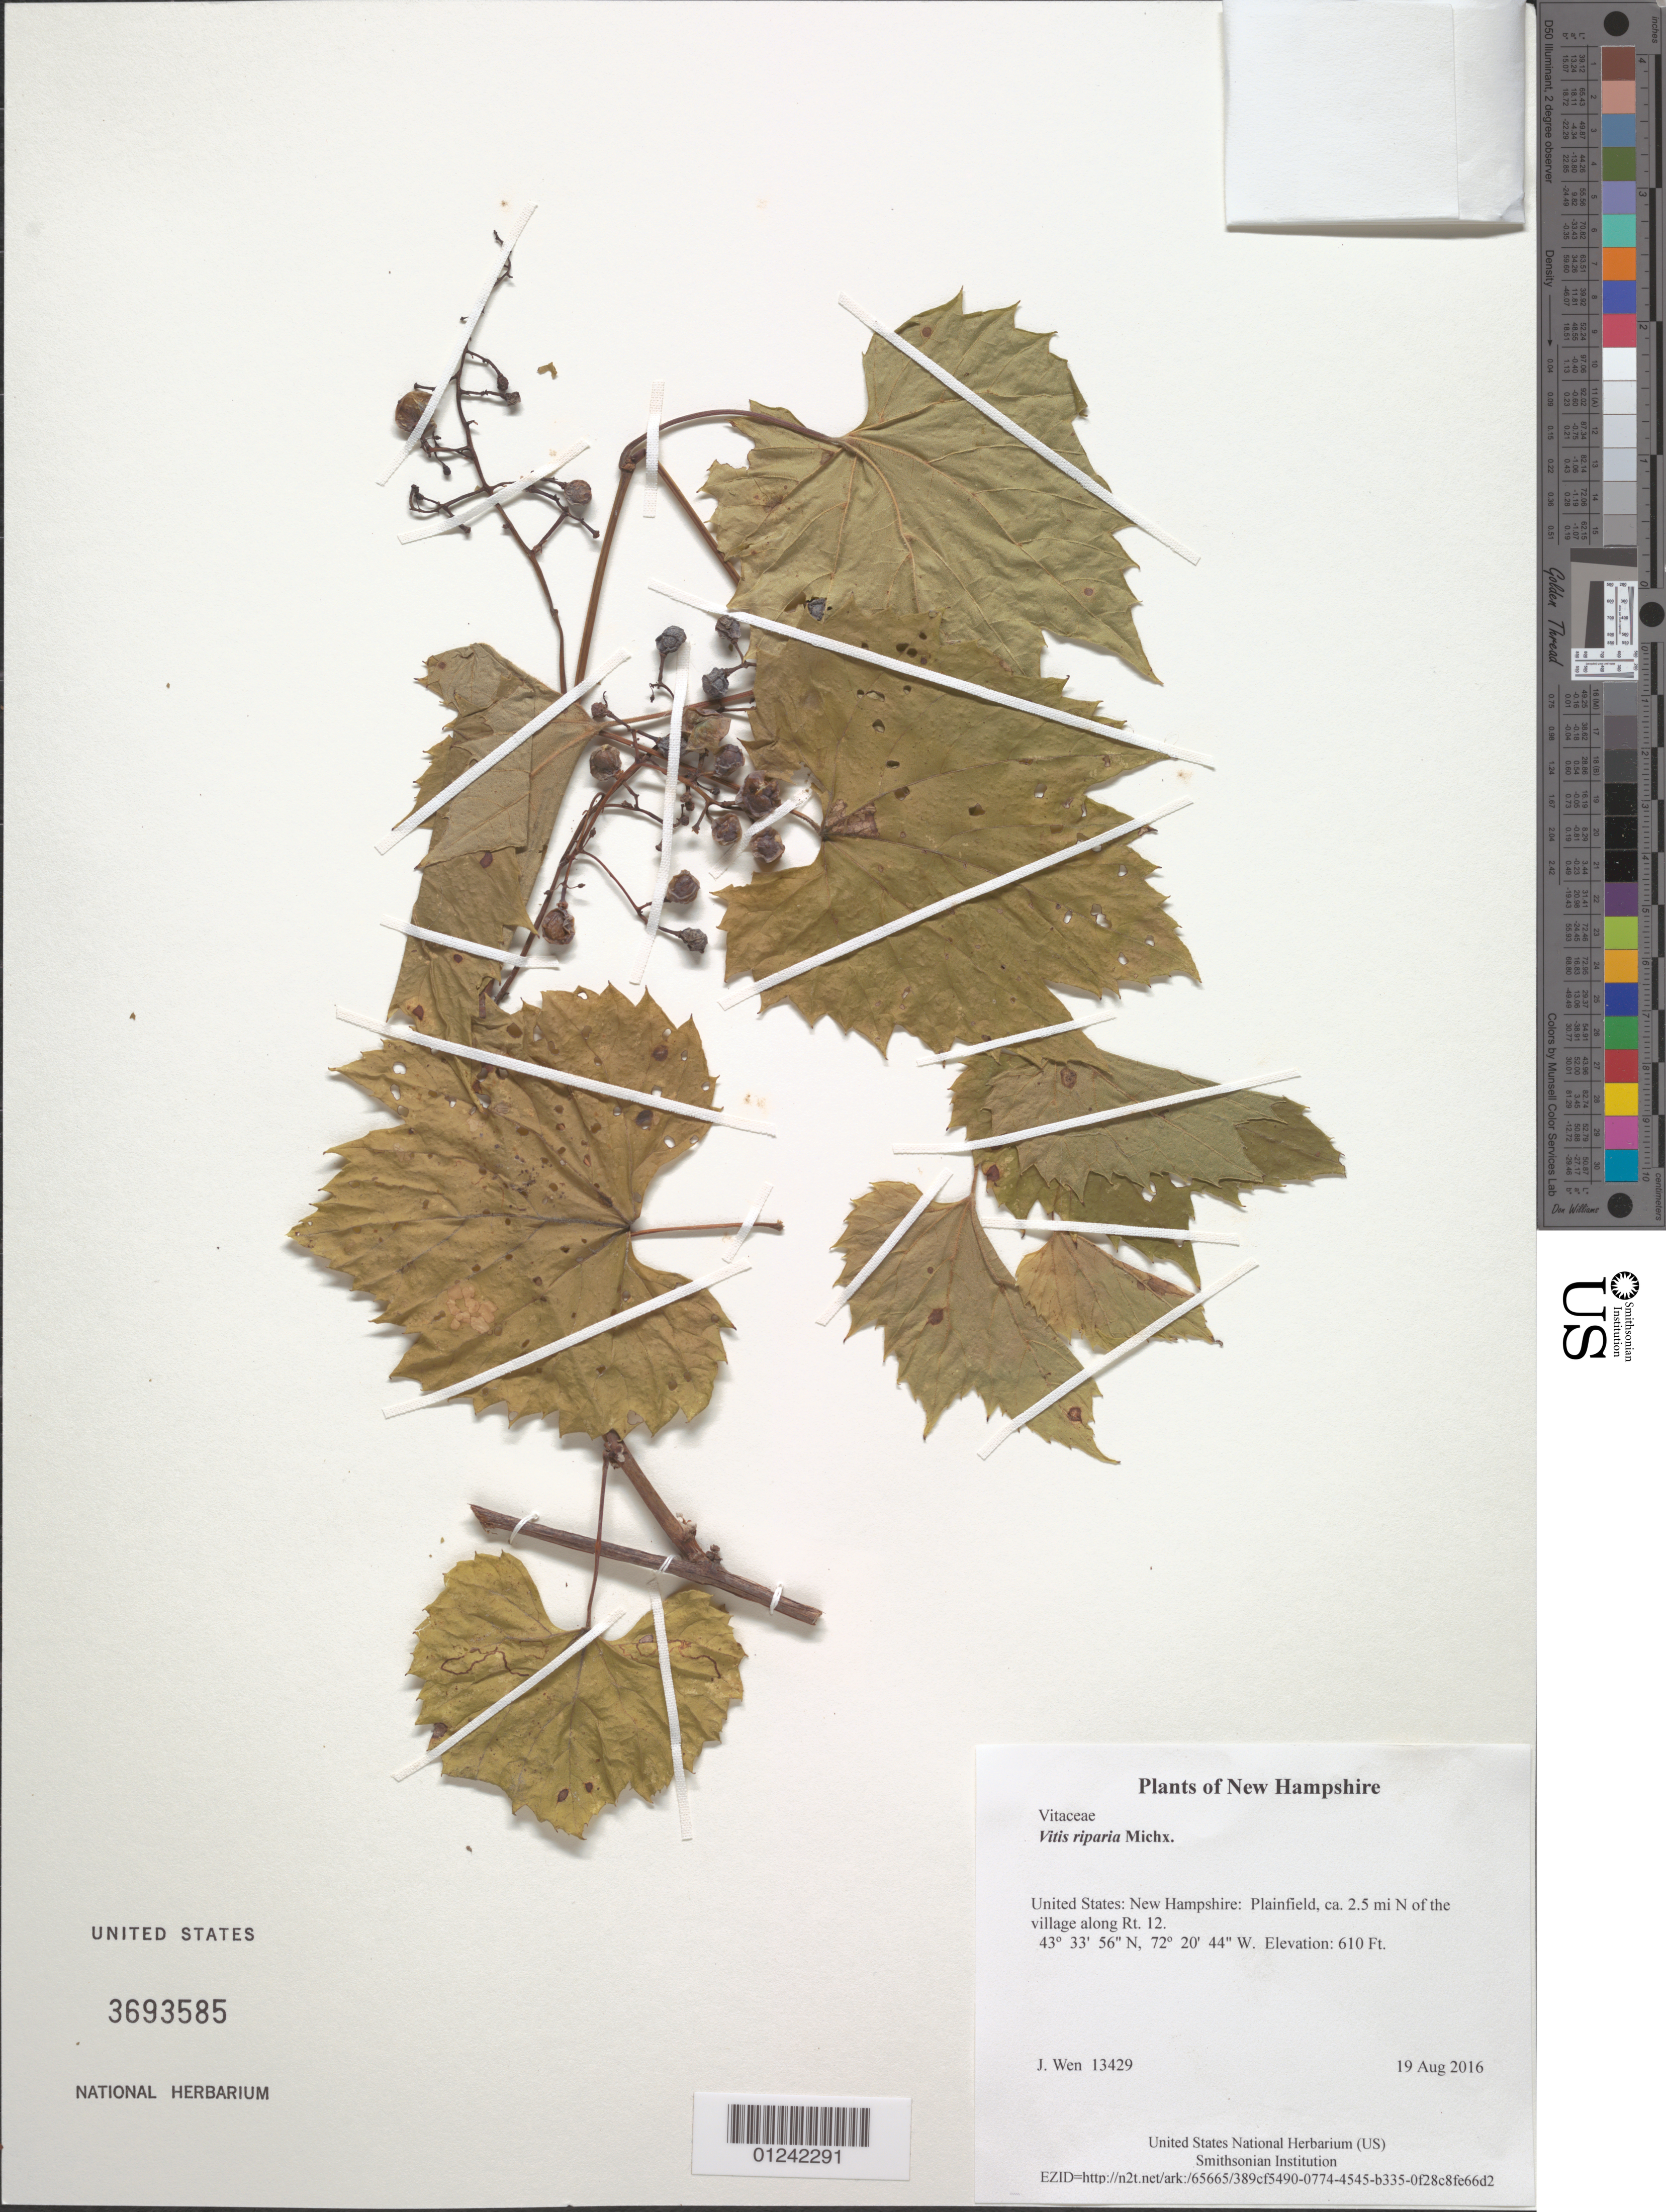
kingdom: Plantae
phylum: Tracheophyta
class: Magnoliopsida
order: Vitales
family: Vitaceae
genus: Vitis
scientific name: Vitis riparia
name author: Michx.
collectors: J. Wen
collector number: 13429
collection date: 2016-08-19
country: United States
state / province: New Hampshire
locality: Plainfield, ca. 2.5 mi N of the village along Rt. 12.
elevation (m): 186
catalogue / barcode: US 3693585